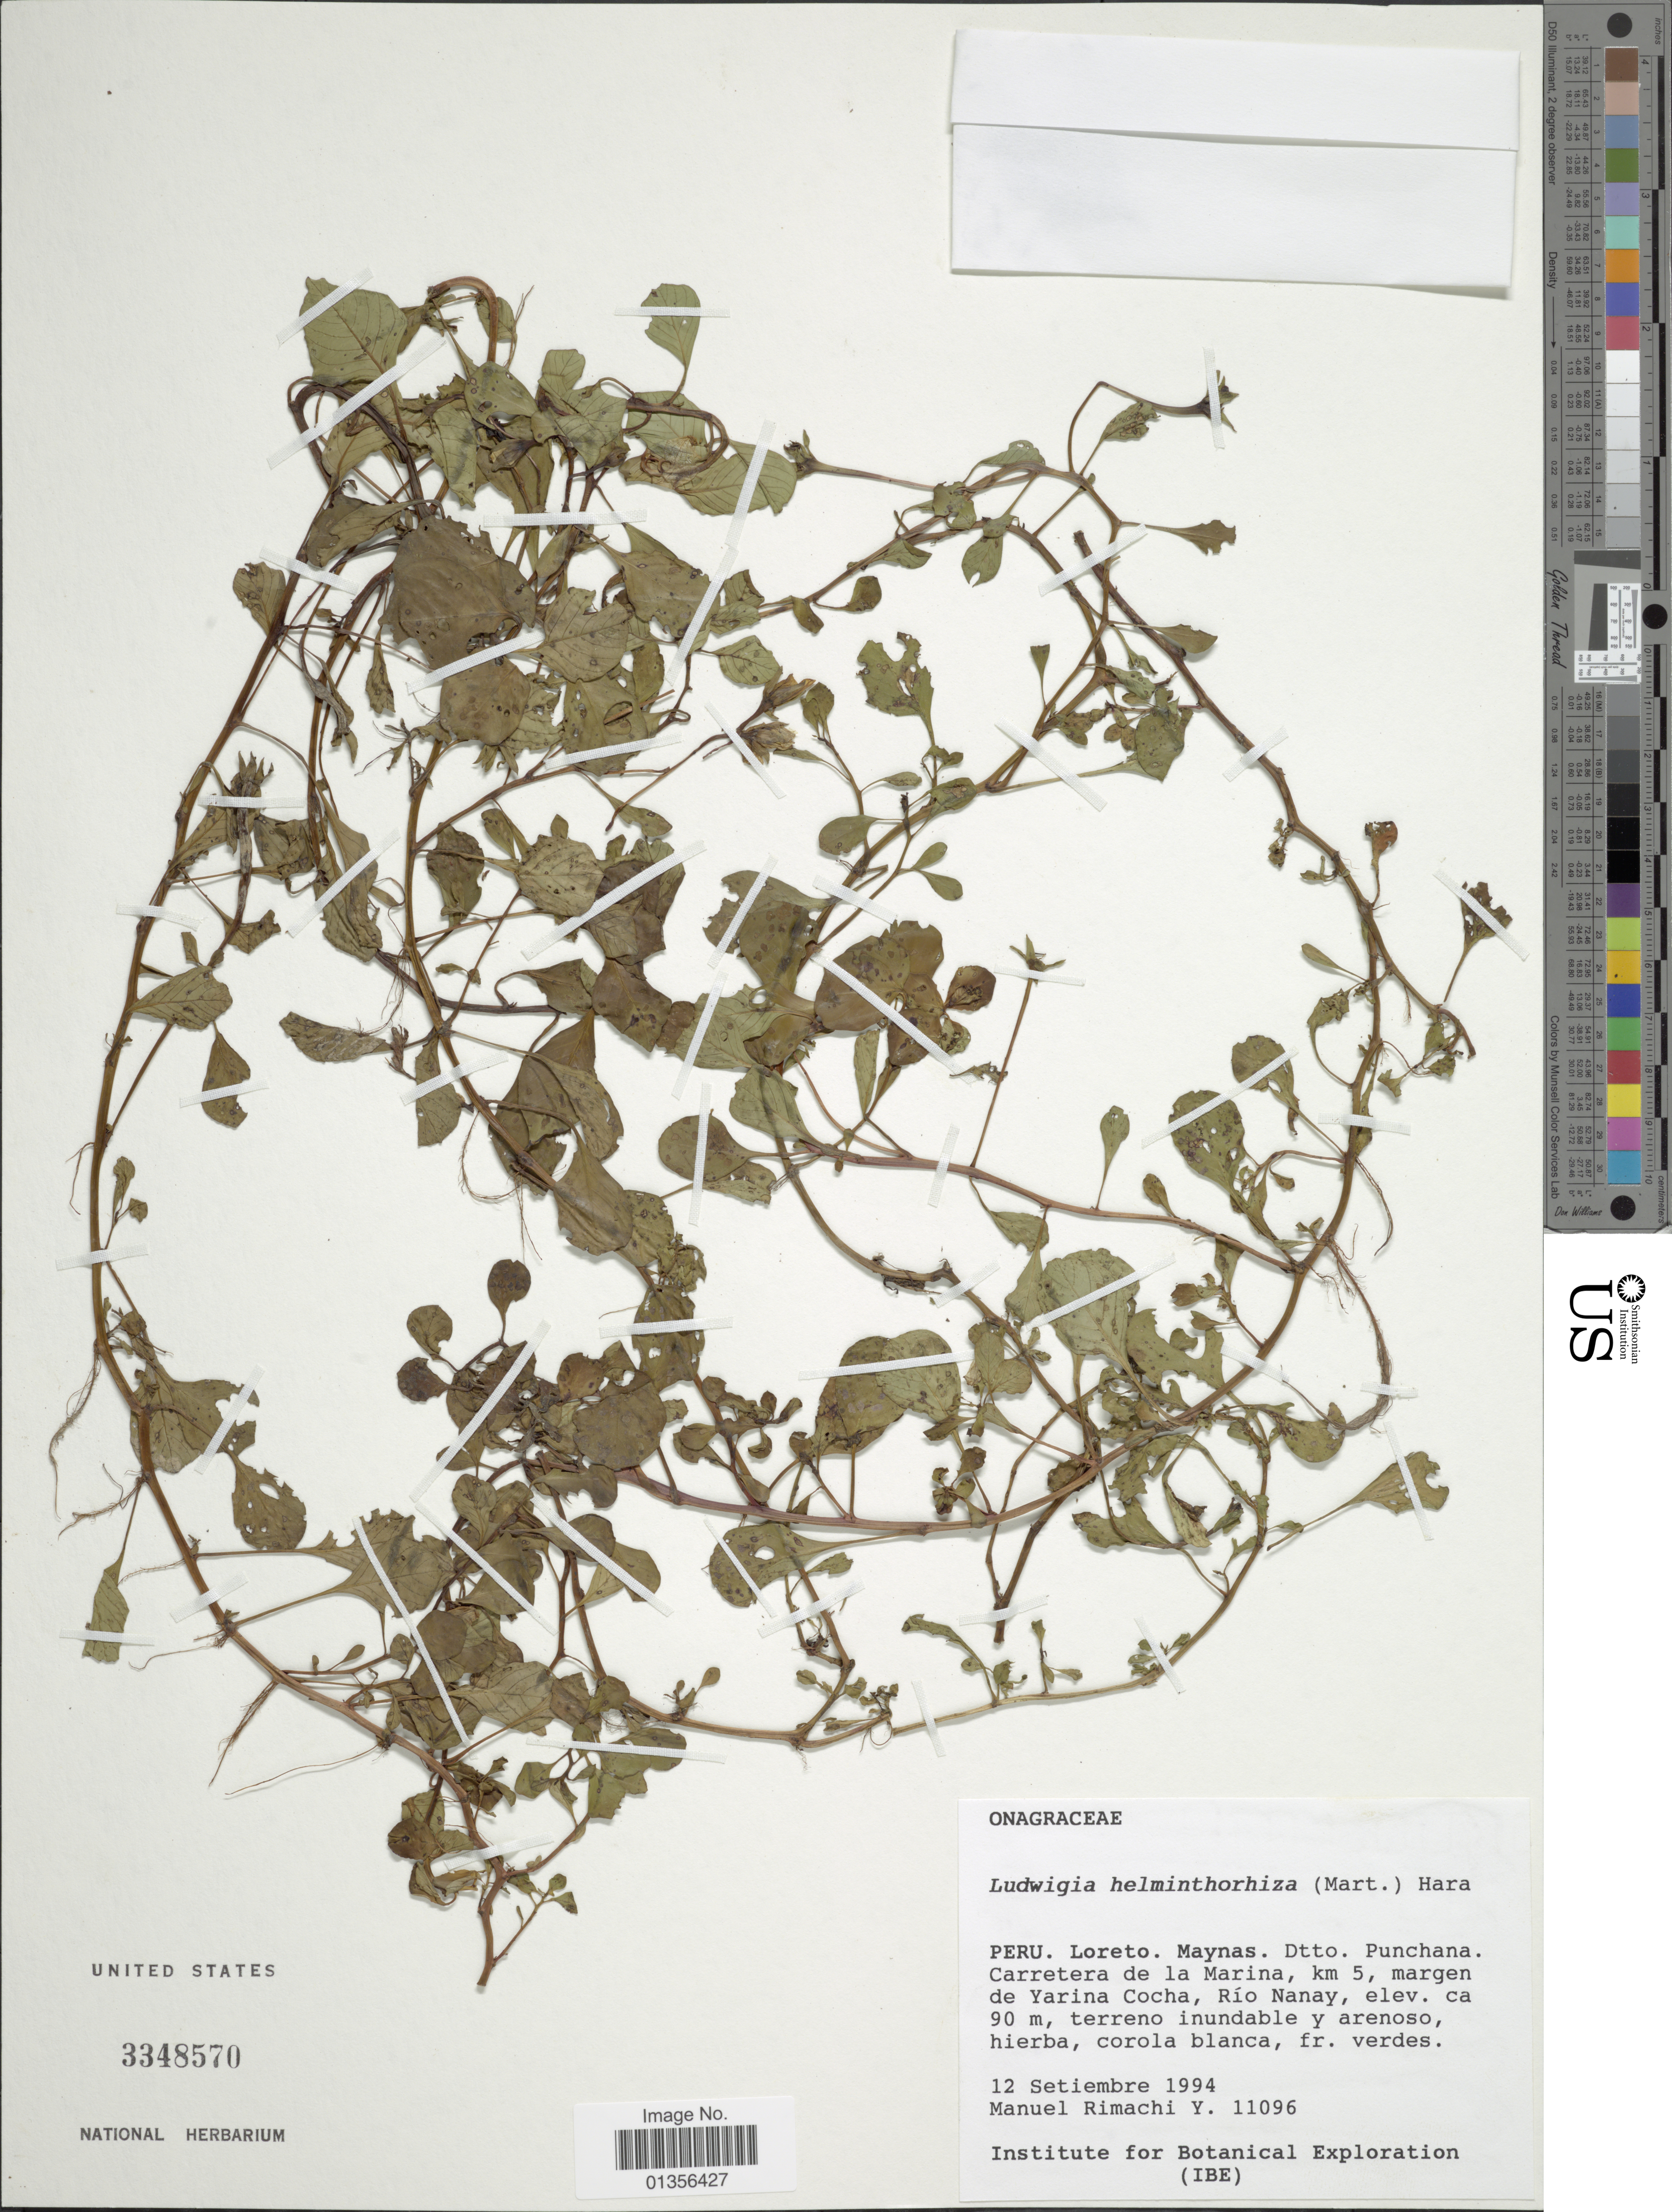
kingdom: Plantae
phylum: Tracheophyta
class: Magnoliopsida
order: Myrtales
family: Onagraceae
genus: Ludwigia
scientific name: Ludwigia helminthorrhiza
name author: (Mart.) H. Hara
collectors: M. Rimachi Y.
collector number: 11096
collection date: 1994-09-12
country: Peru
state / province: Loreto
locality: Maynas. Dtto. Punchana. Carretera de la Marina, km 5, margen de Yarina Cocha, Río Nanay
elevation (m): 90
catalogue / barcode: US 3348570